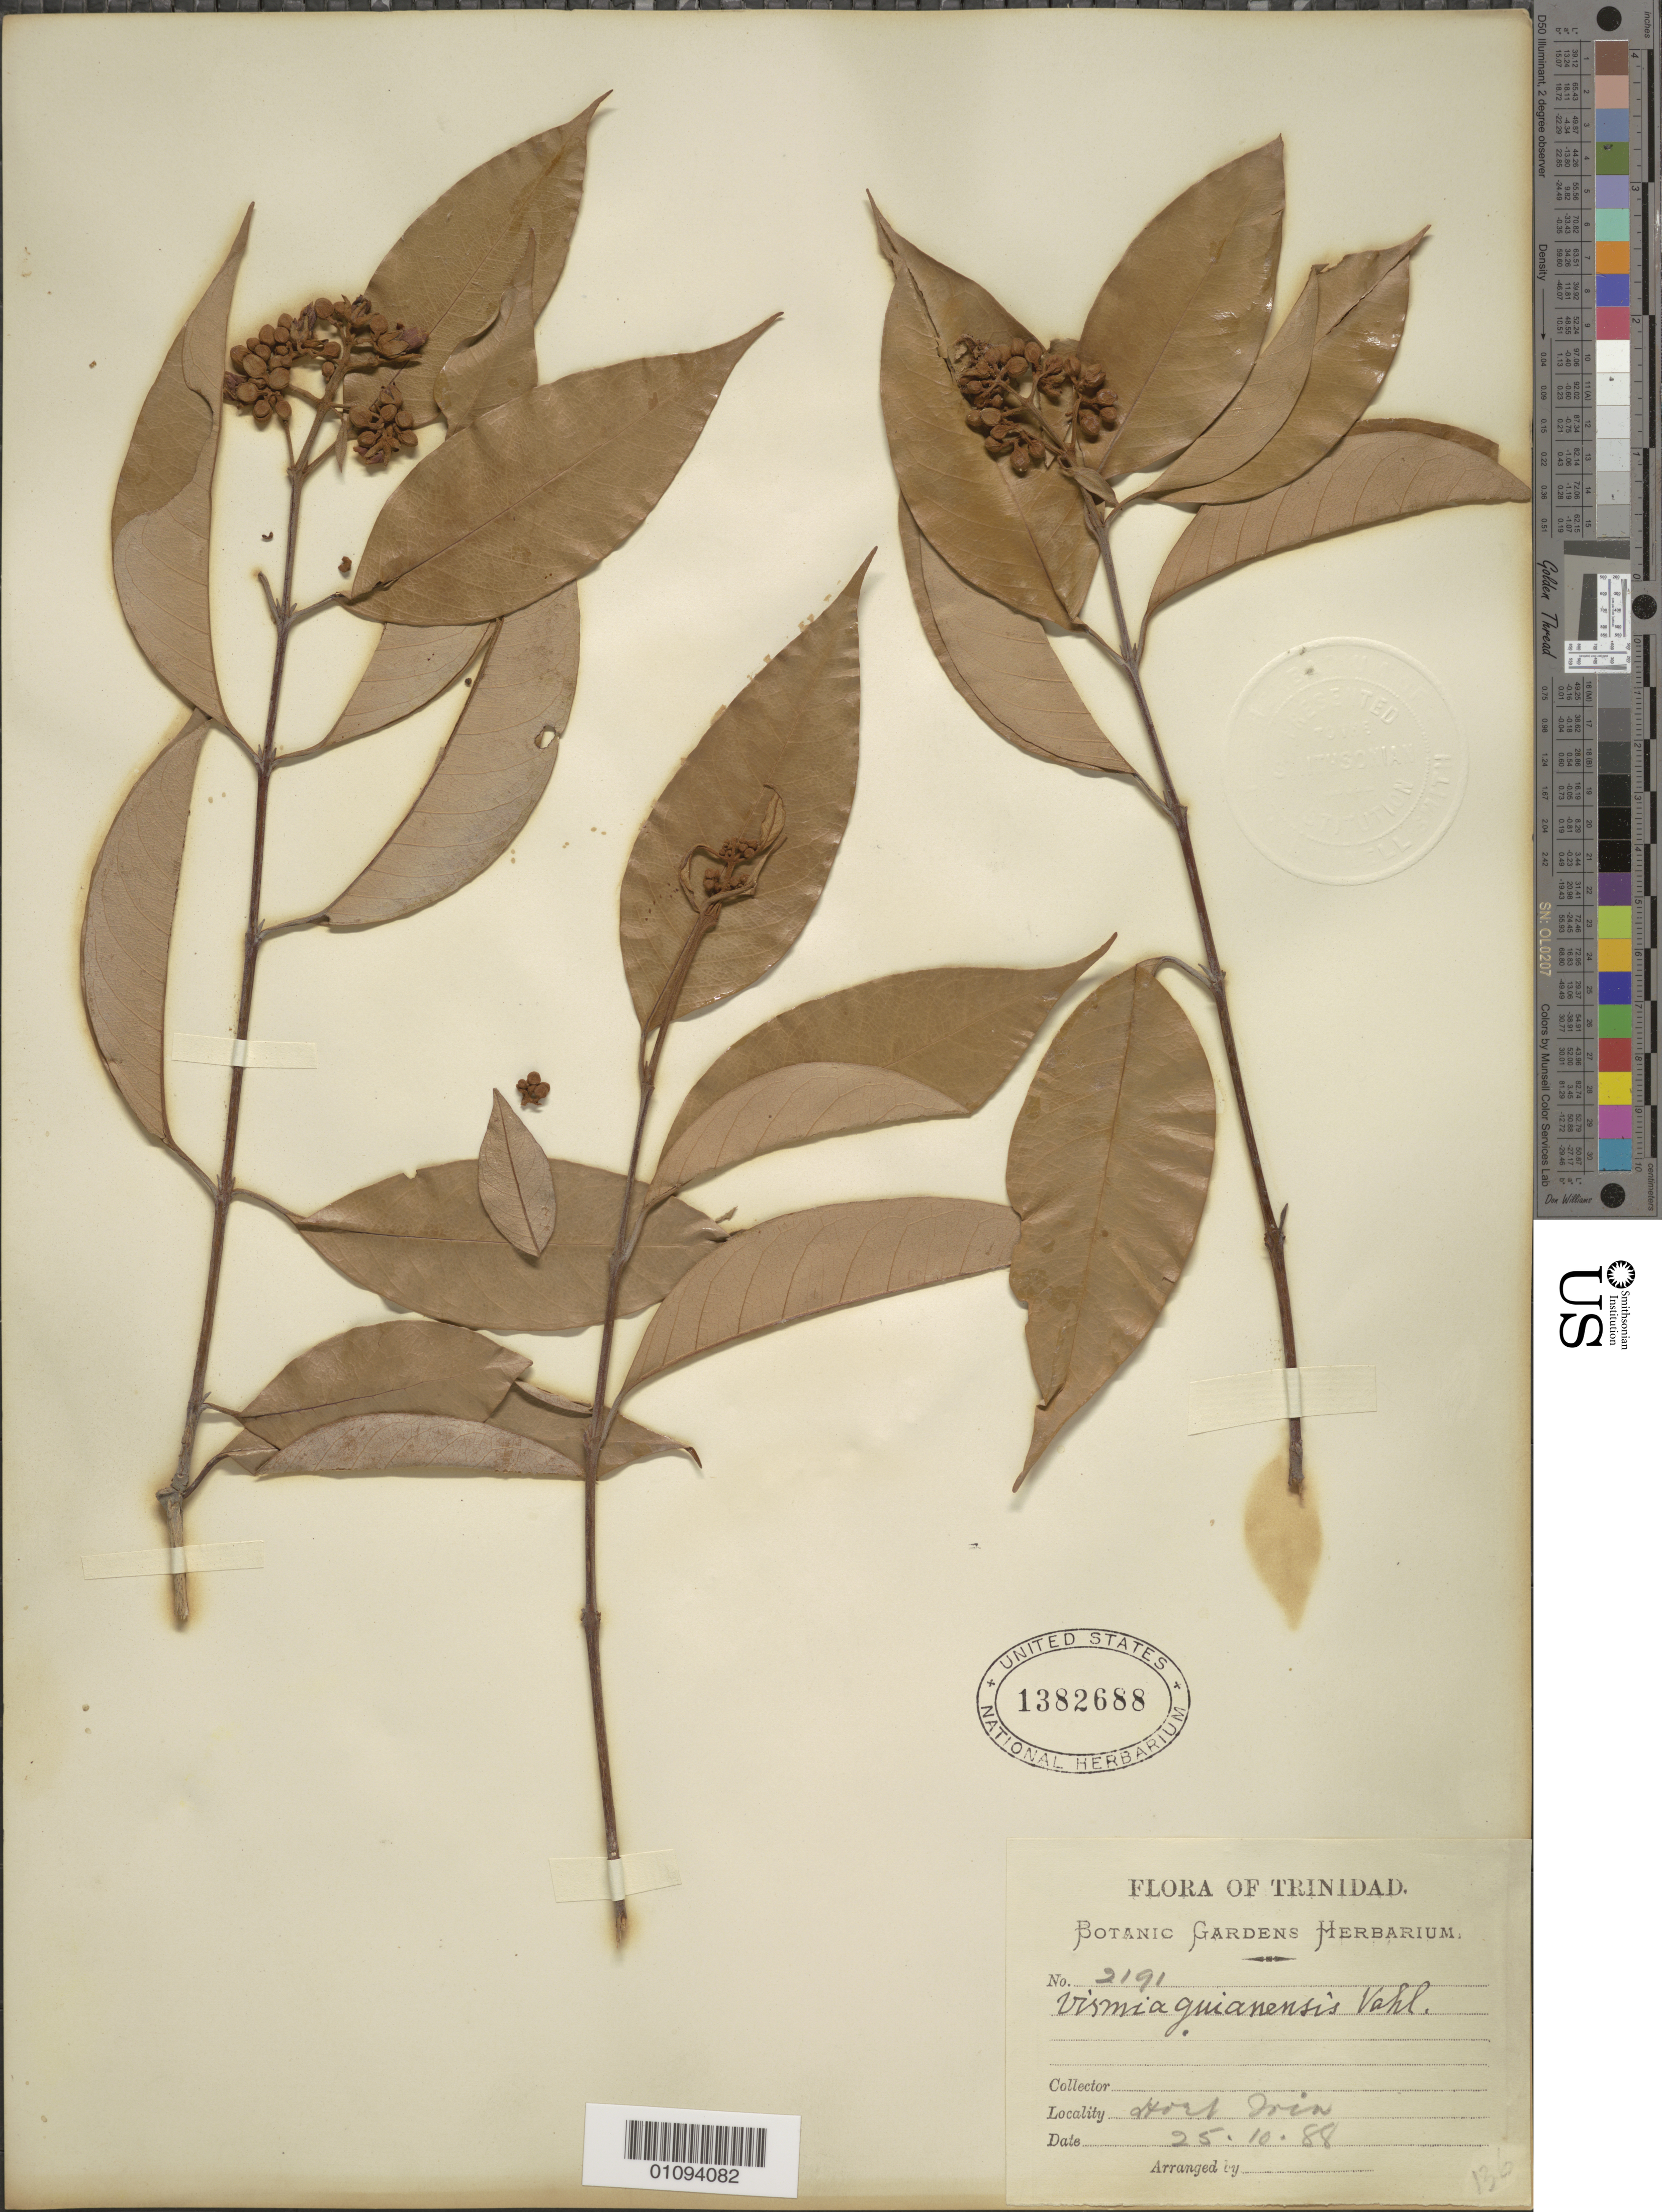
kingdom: Plantae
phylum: Tracheophyta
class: Magnoliopsida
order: Malpighiales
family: Hypericaceae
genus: Vismia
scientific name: Vismia guianensis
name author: (Aubl.) Pers.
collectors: Botanic Gardens Herbarium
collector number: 2191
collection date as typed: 25 Oct 1888 or 25 Oct 1988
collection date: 1888-10-25 or 1988-10-25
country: Trinidad and Tobago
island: Trinidad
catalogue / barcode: US 1382688